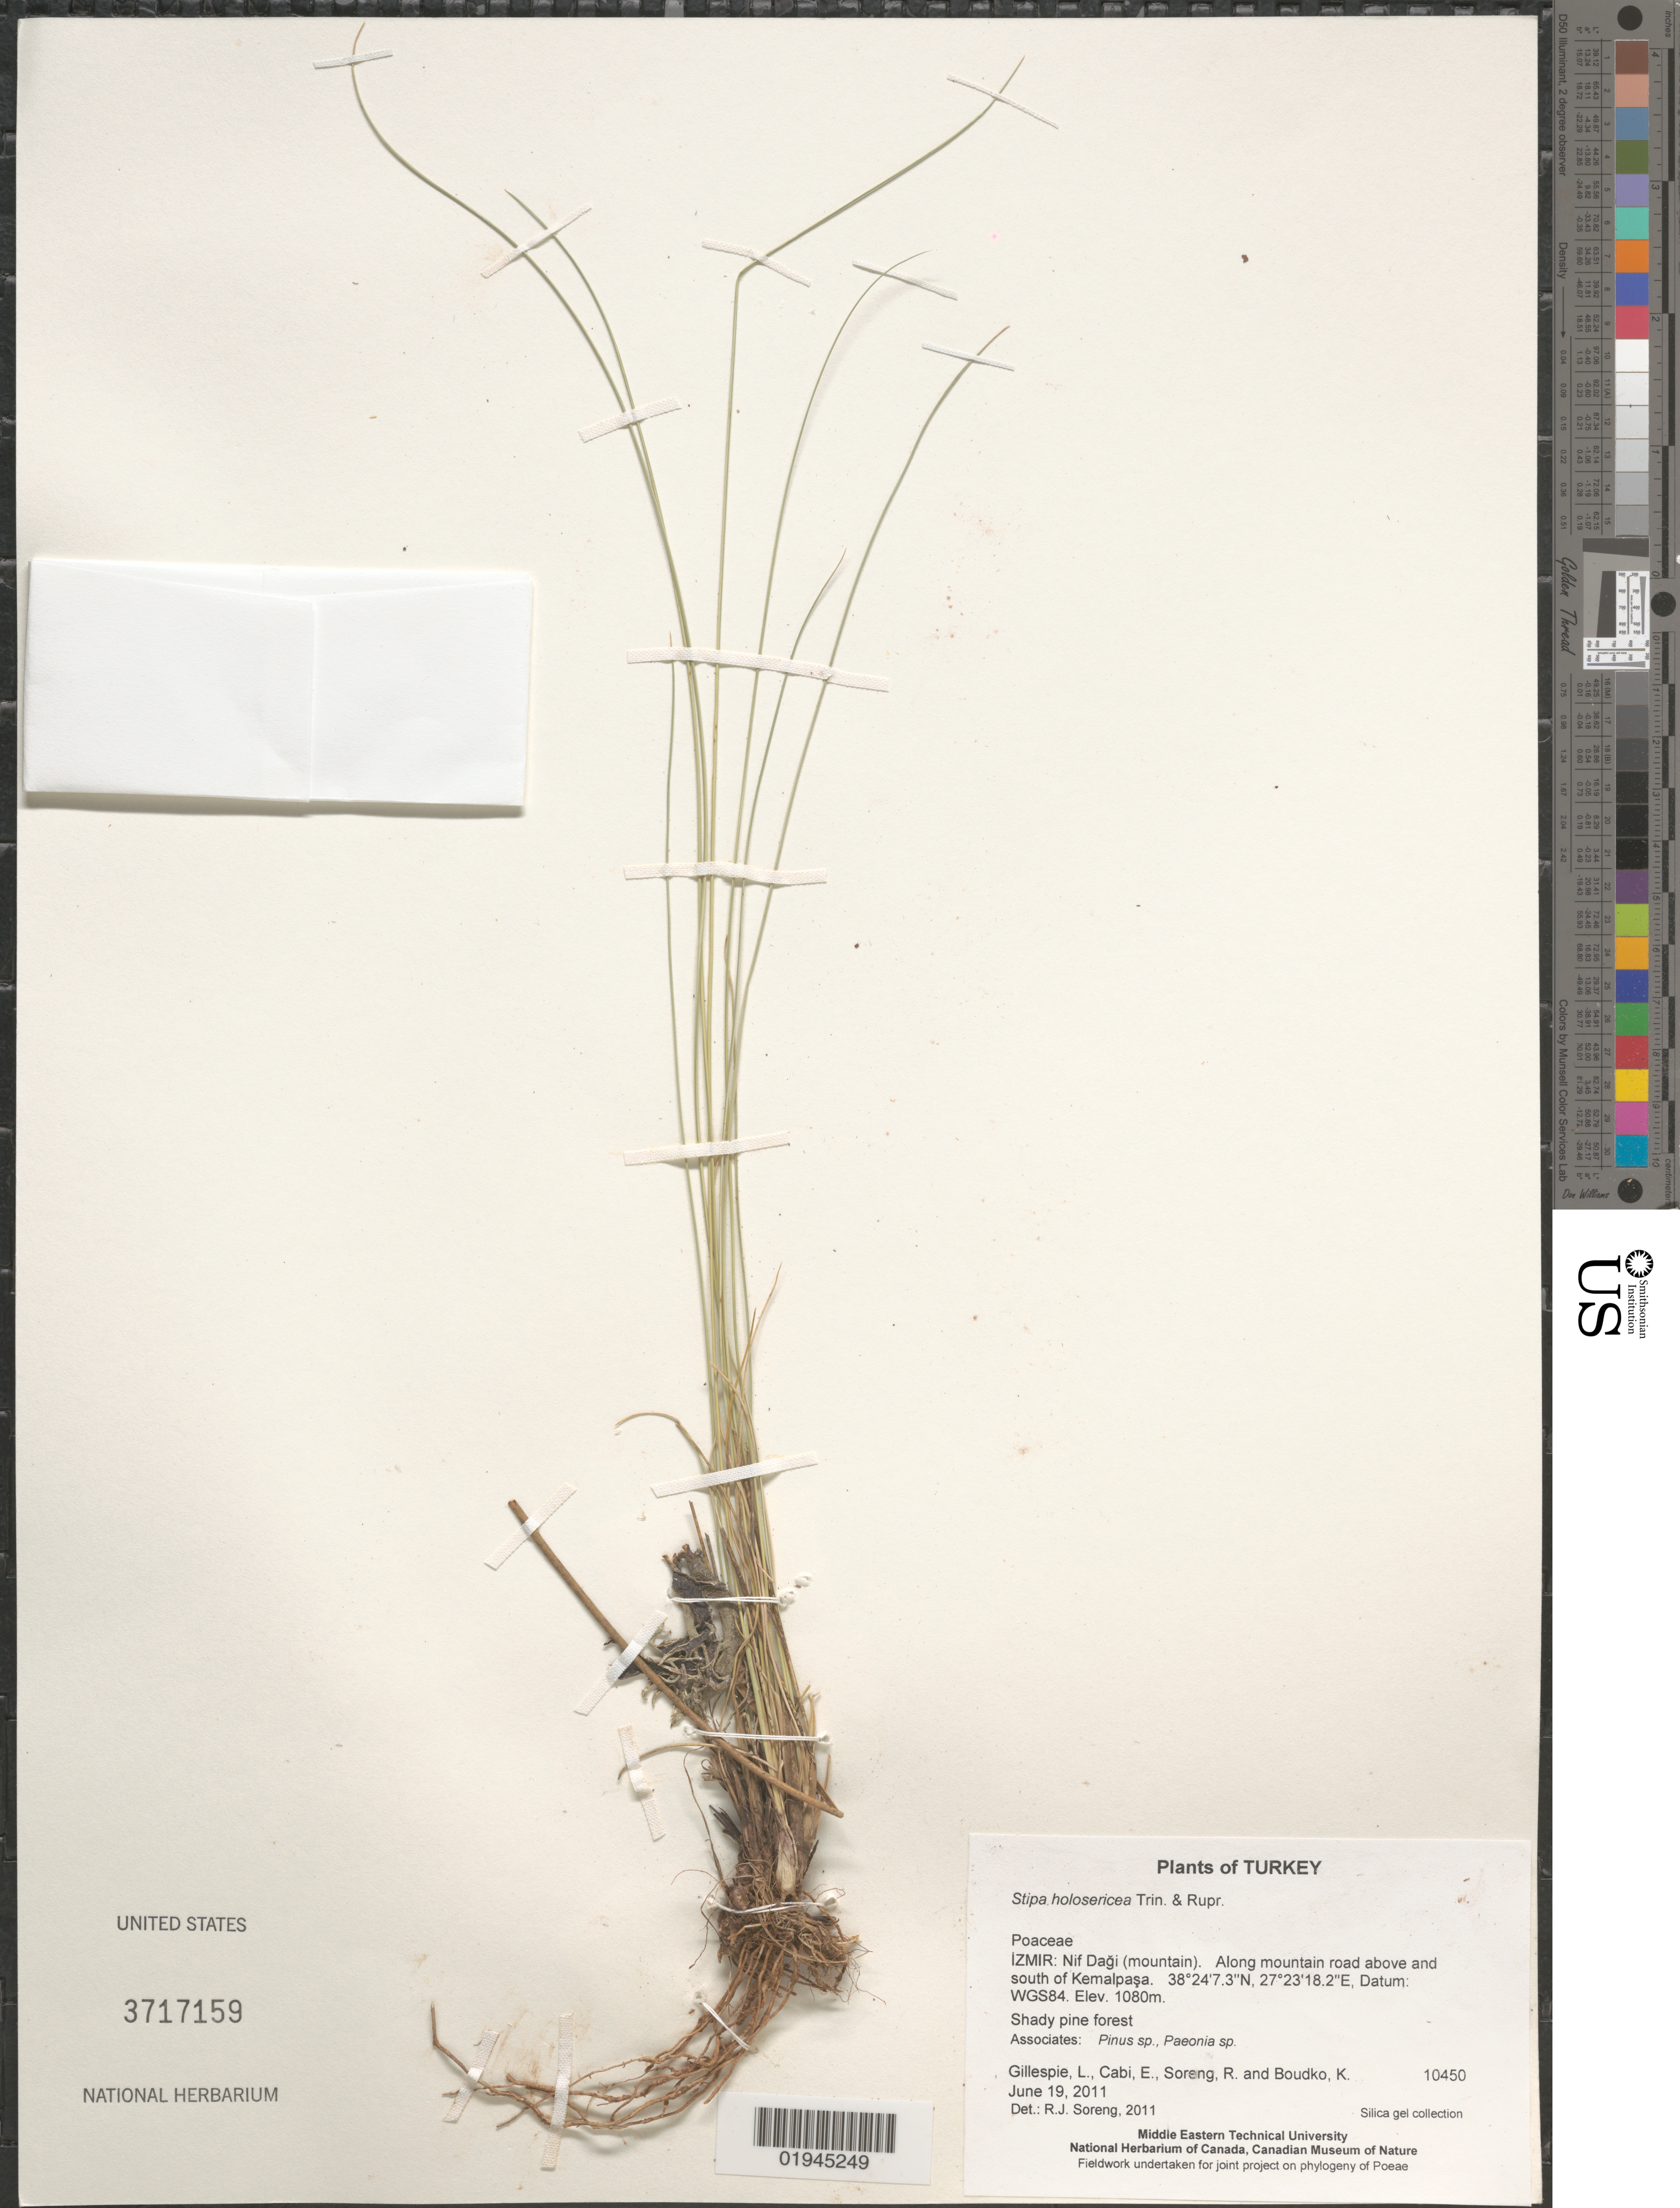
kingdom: Plantae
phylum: Tracheophyta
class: Liliopsida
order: Poales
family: Poaceae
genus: Stipa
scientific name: Stipa holosericea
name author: Trin. & Rupr.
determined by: Soreng, Robert J., Research Associate (BOT), Smithsonian Institution - National Museum of Natural History (UNITED STATES)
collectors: L. J. Gillespie, E. Cabi, R. J. Soreng & K. Boudko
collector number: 10450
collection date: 2011-06-19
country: Turkey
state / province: Izmir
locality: Nif Dagi (mountain). Along mountain road above and south of Kemalpasa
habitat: Shady pine forest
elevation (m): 1080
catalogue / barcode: US 3717159